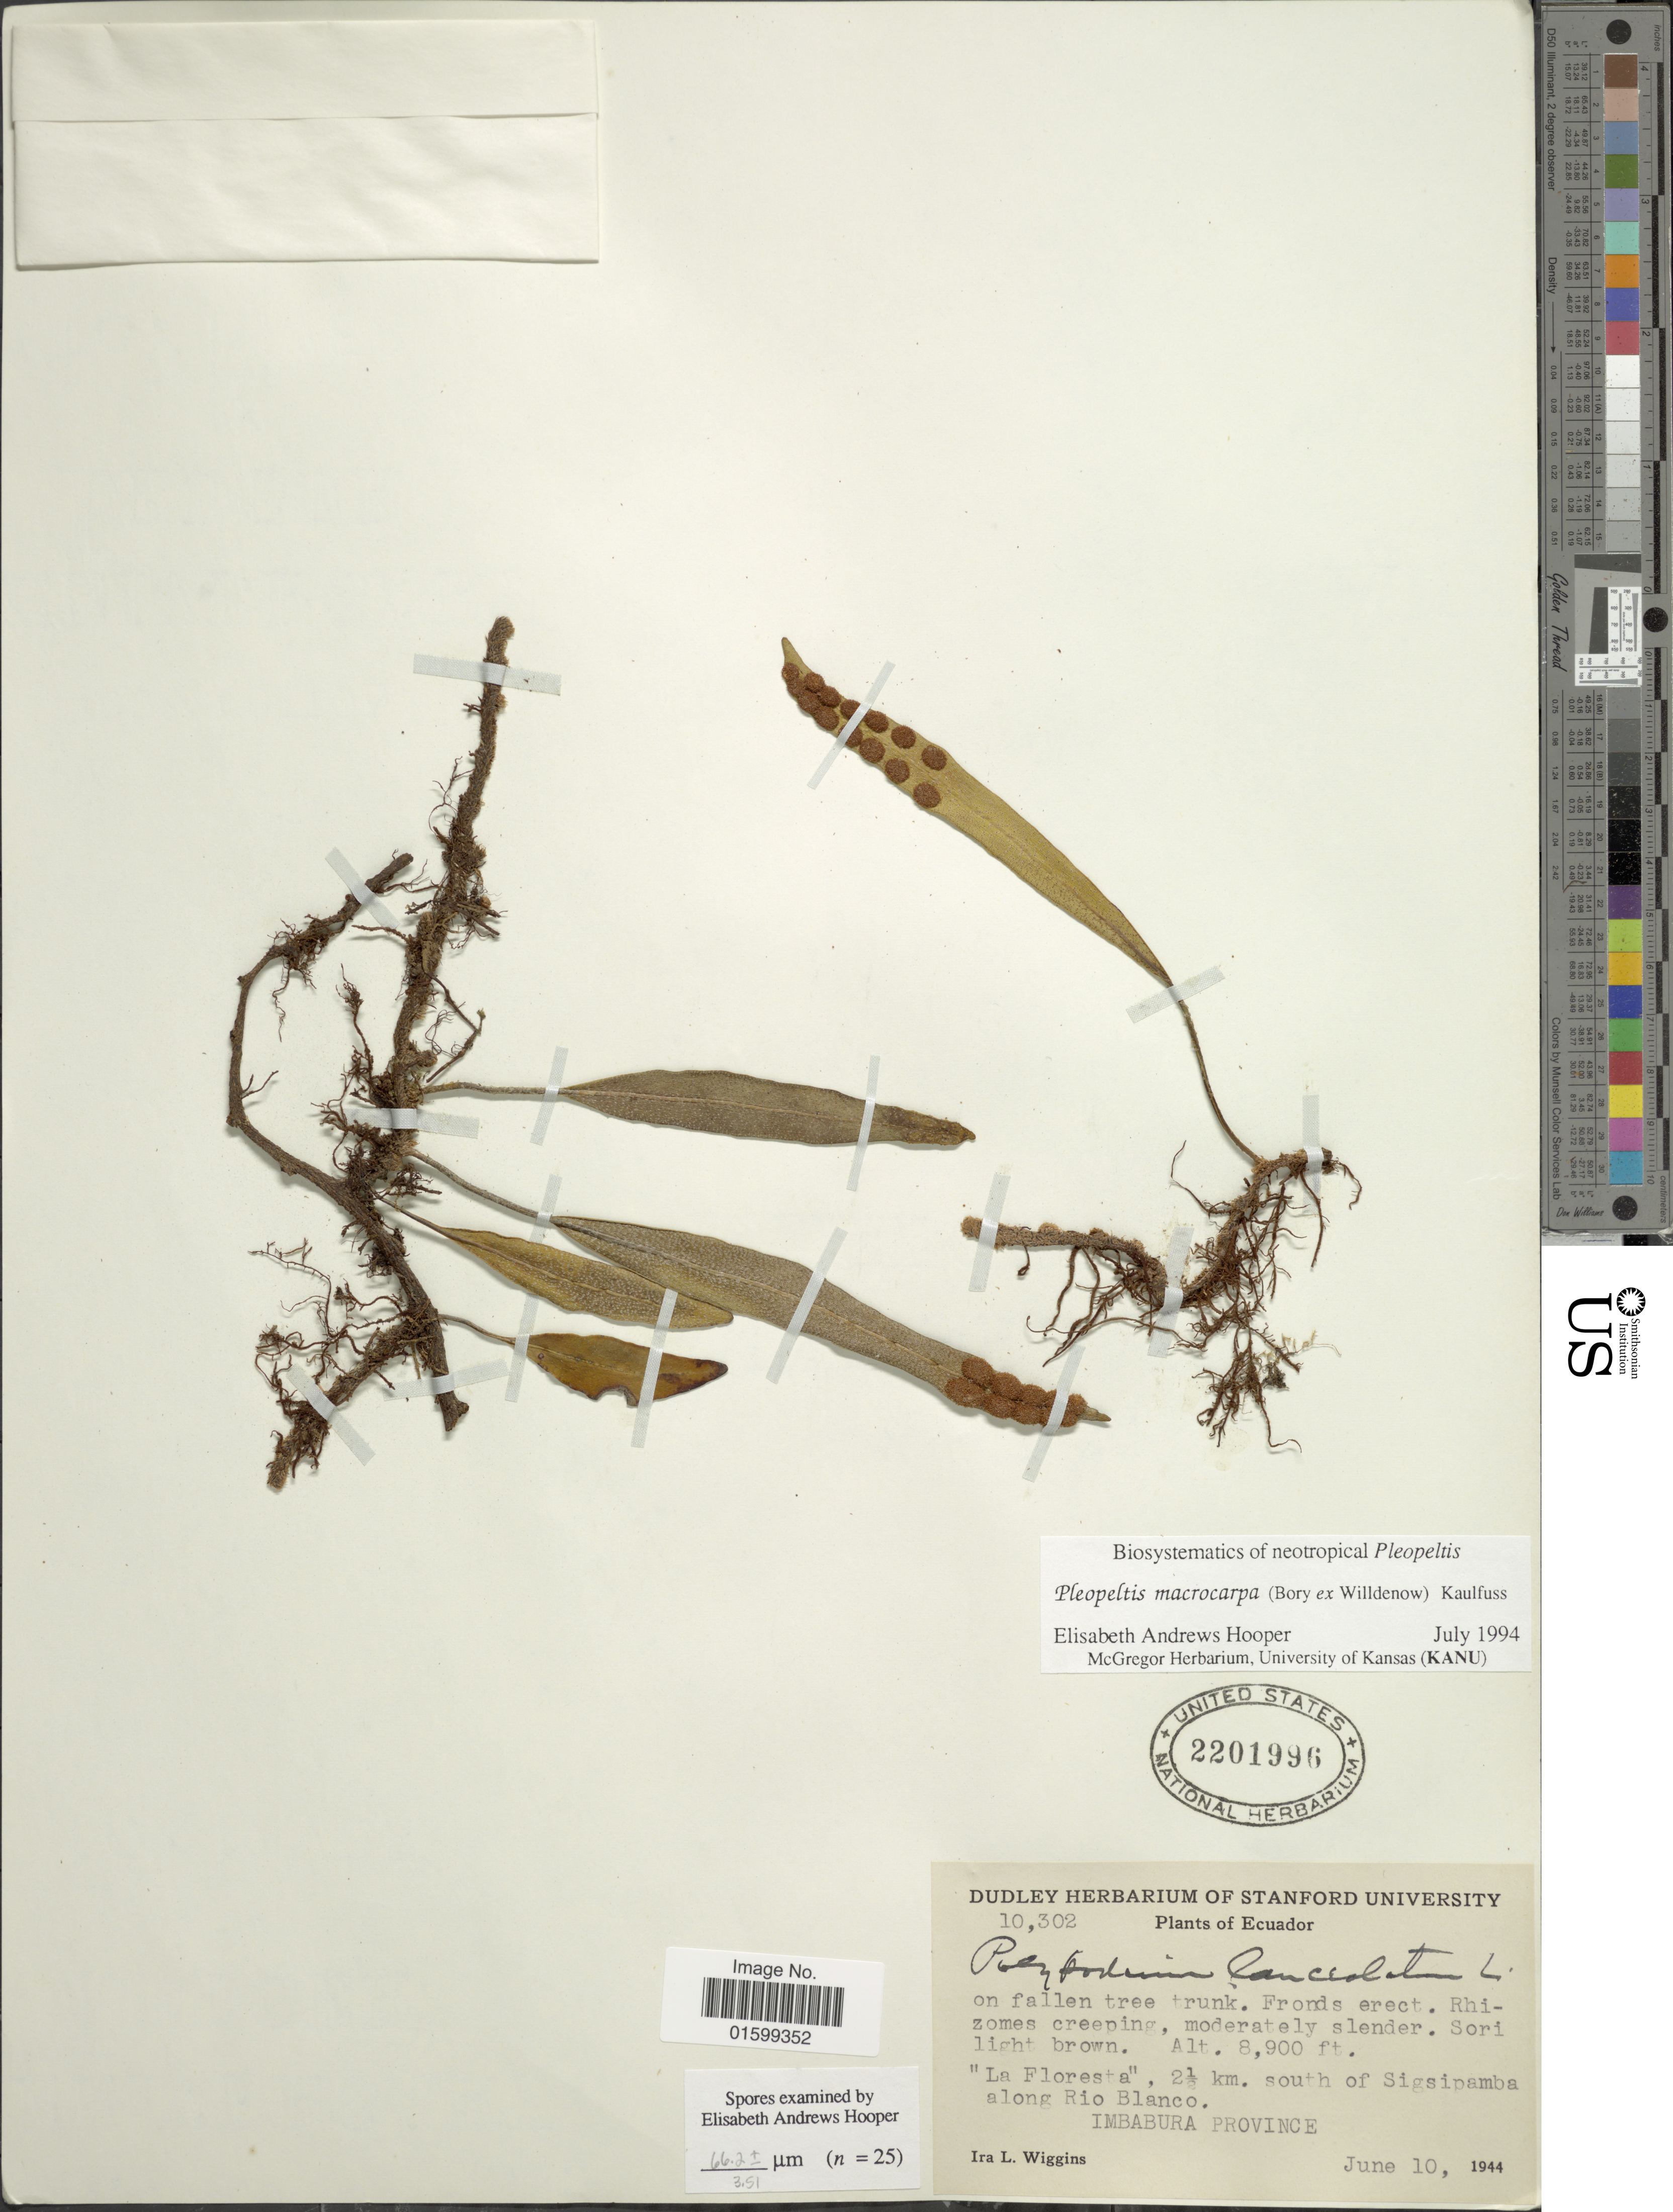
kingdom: Plantae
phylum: Tracheophyta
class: Polypodiopsida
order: Polypodiales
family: Polypodiaceae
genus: Pleopeltis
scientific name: Pleopeltis macrocarpa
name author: (Bory ex Willd.) Kaulf.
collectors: I. L. Wiggins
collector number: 10302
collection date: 1944-06-10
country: Ecuador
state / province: Imbabura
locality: On fallen tree trunk, "La Floresta", 2 1/2 km. south of Sigsipamba along Rio Blanco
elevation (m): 2713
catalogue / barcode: US 2201996